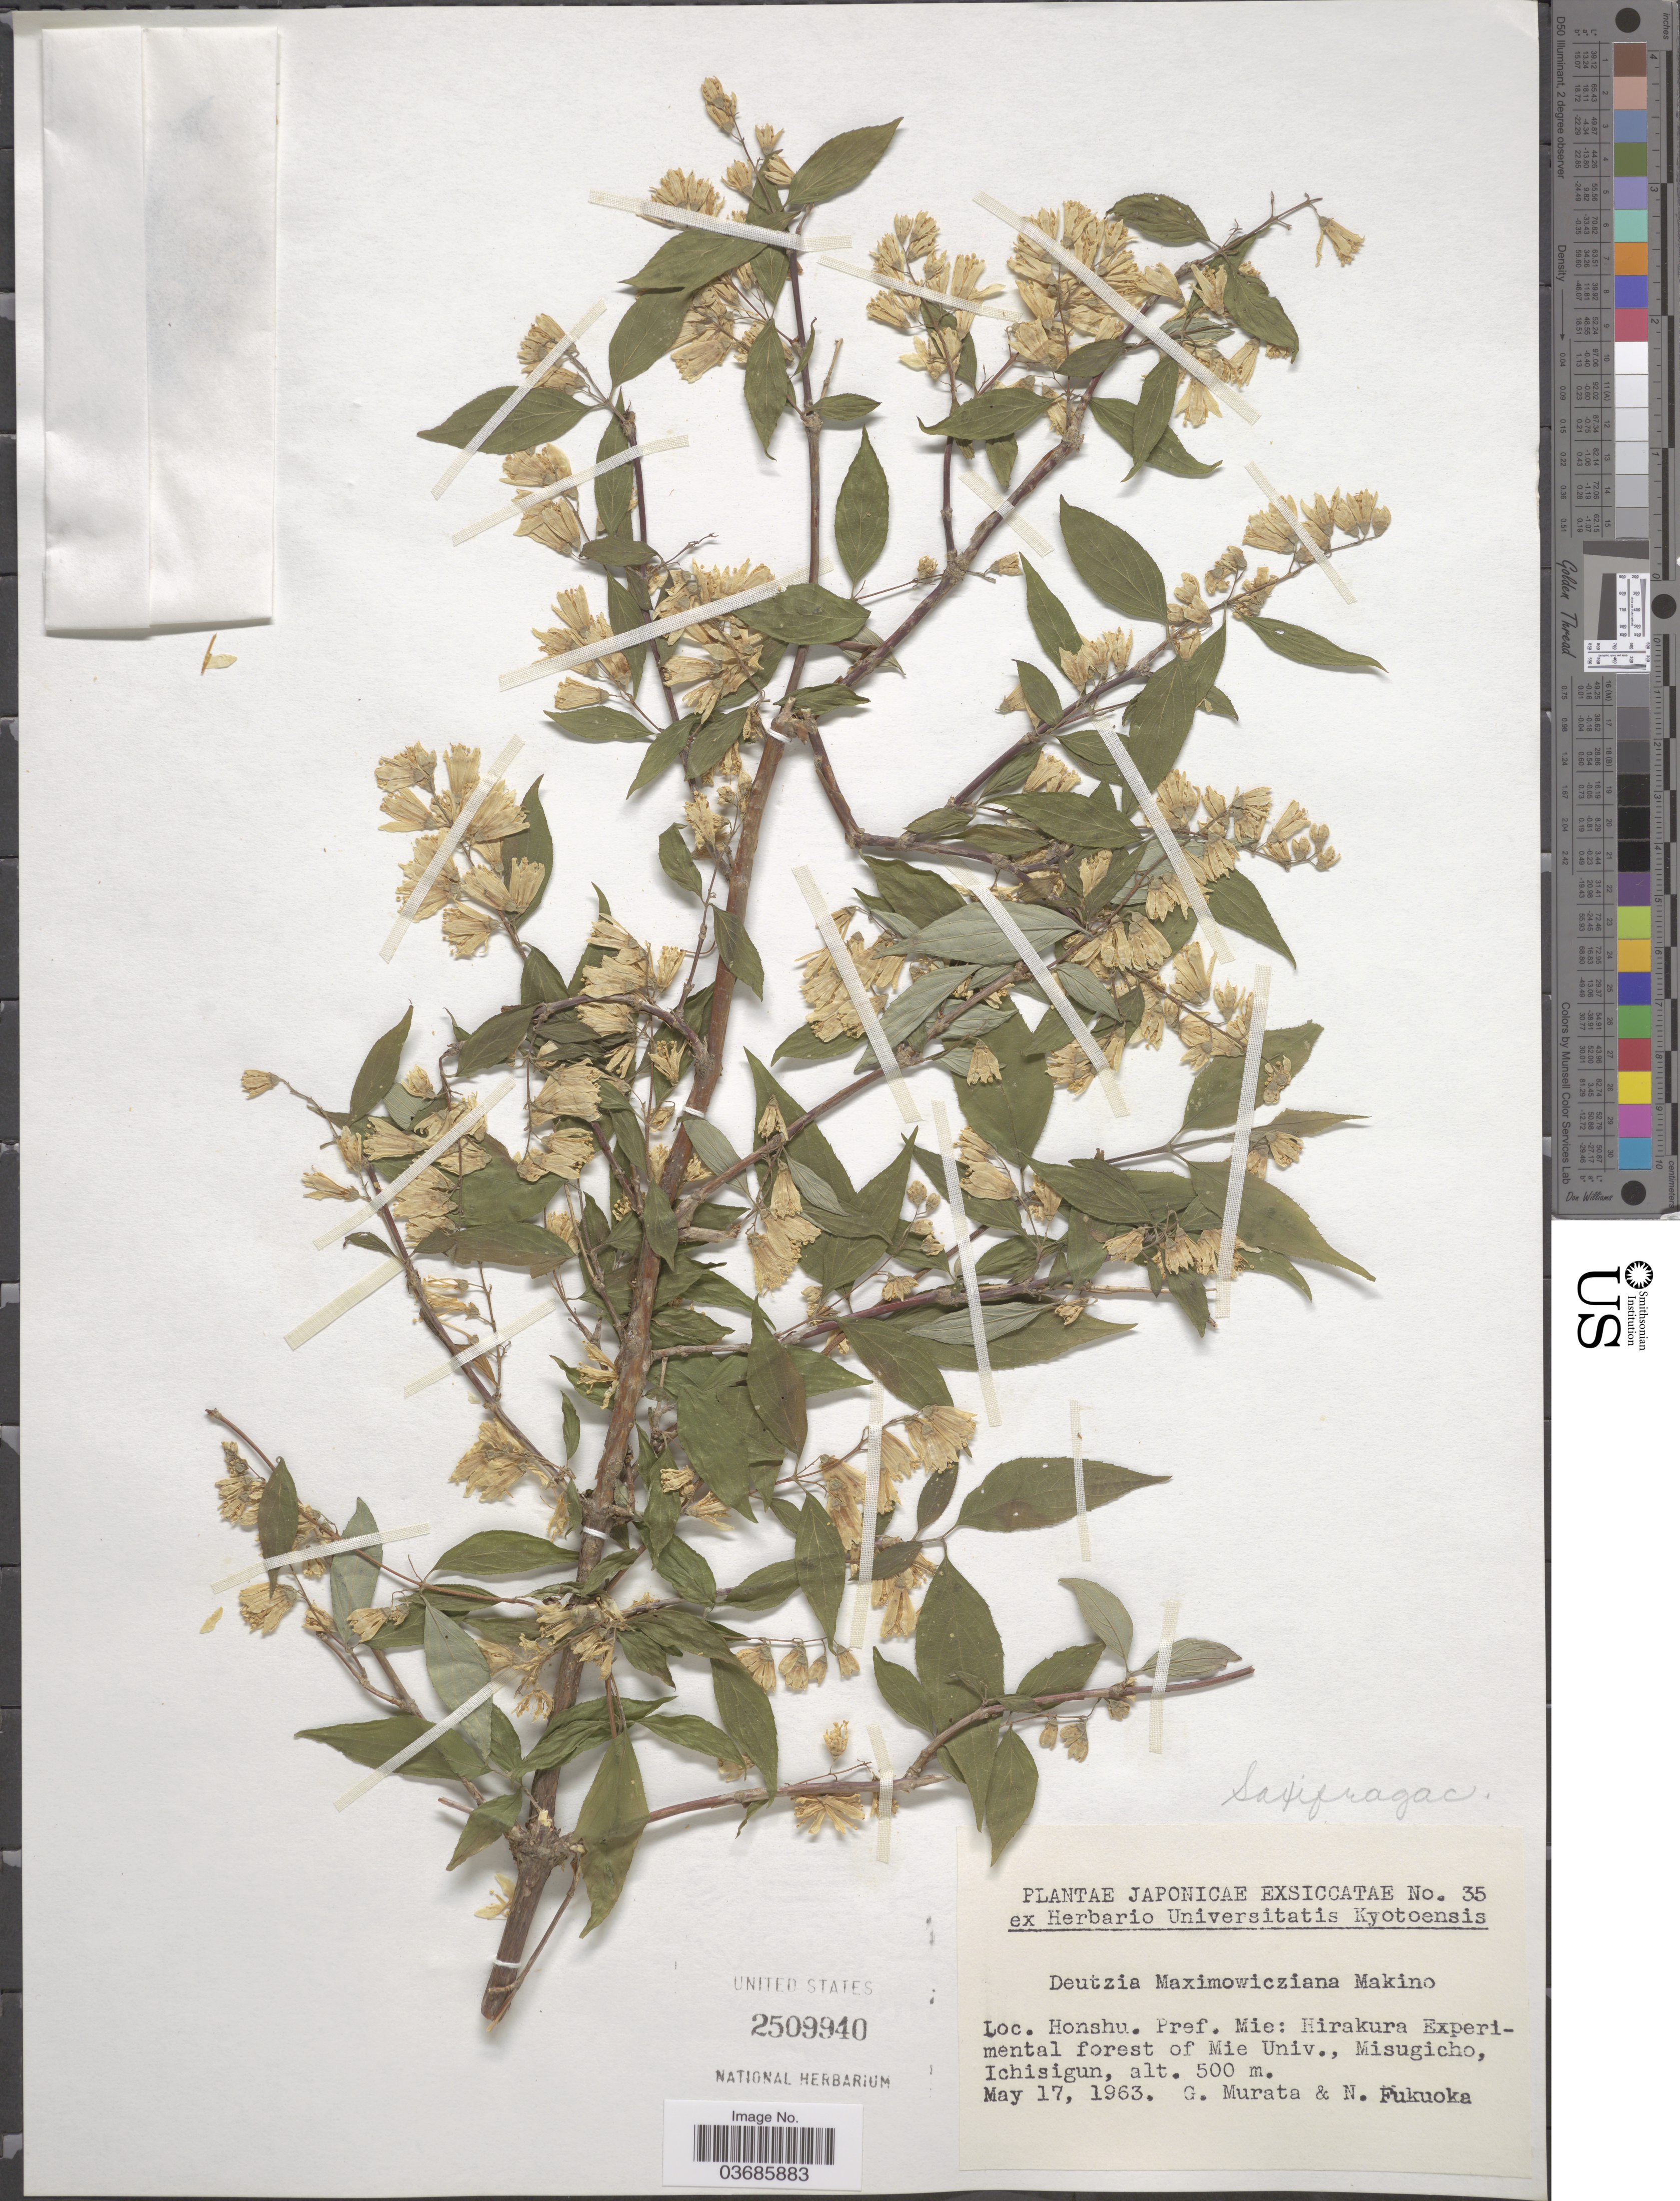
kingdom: Plantae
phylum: Tracheophyta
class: Magnoliopsida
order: Cornales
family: Hydrangeaceae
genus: Deutzia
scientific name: Deutzia maximowicziana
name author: Makino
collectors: G. Murata & N. Fukuoka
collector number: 35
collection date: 1963-05-17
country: Japan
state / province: Mie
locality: Honshu. Pref. Mie: Hirakura Experimental forest of Mie Univ., Misugicho, Ichisigun.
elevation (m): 500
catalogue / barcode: US 2509940